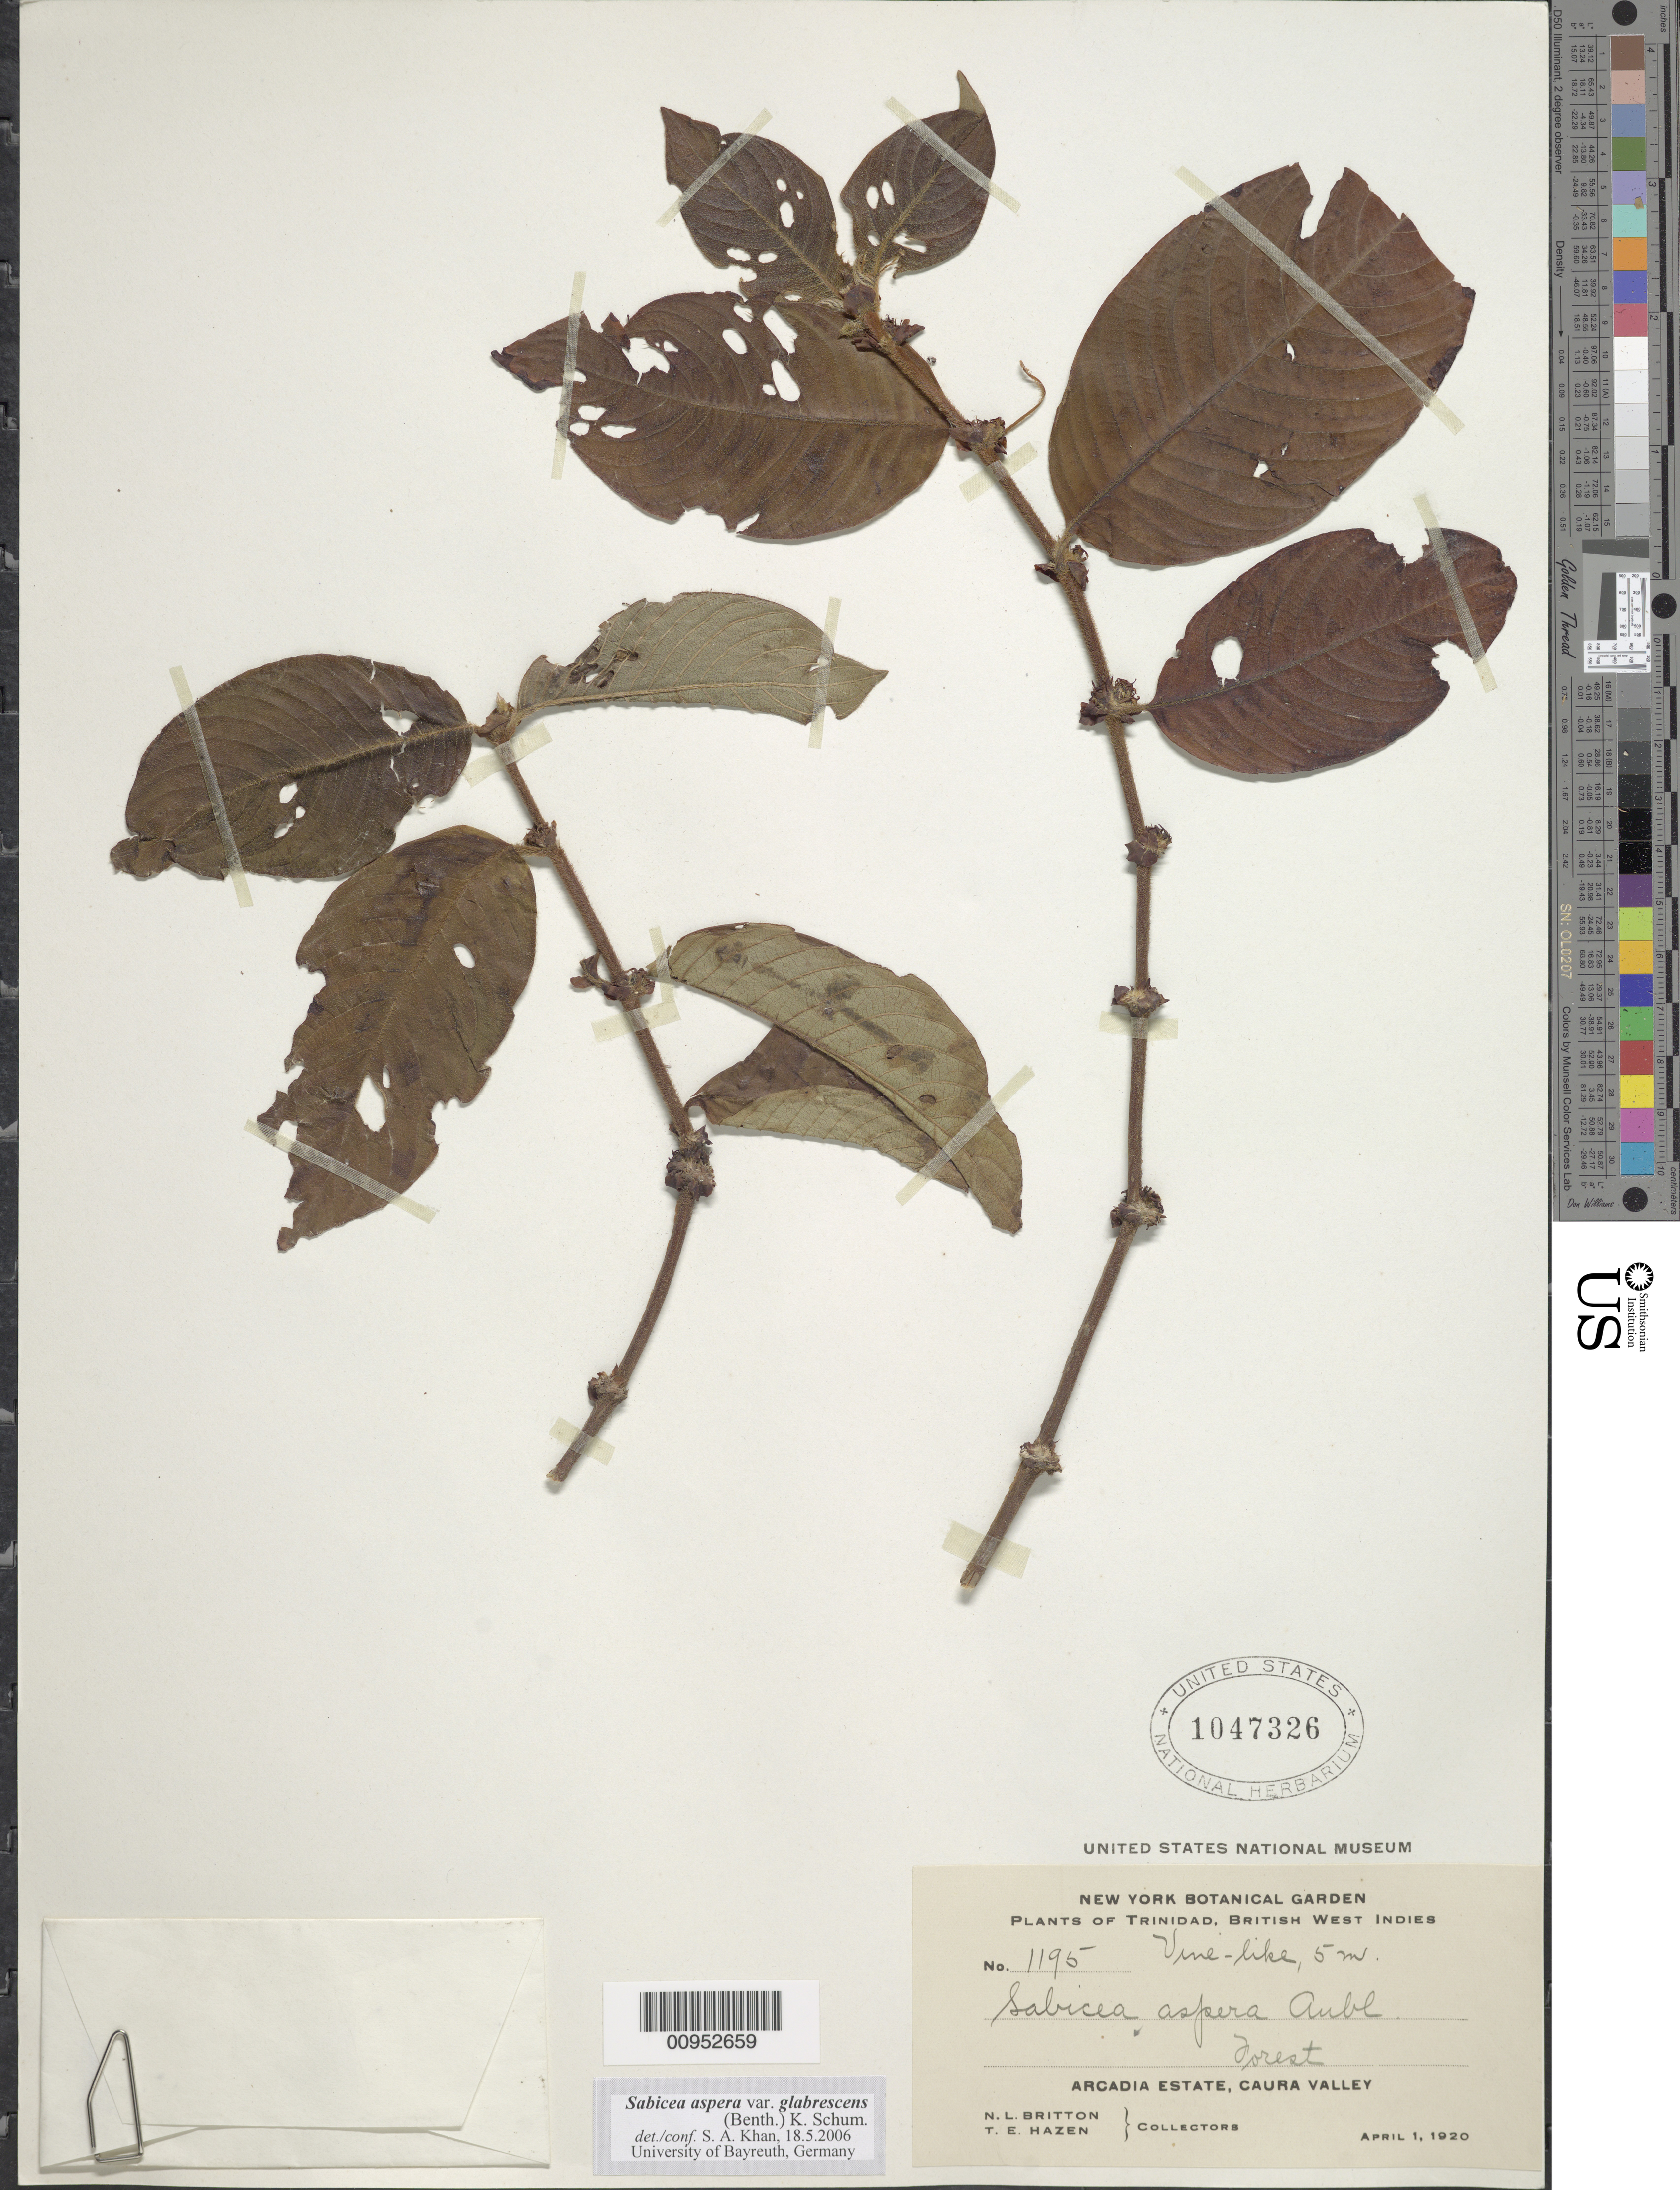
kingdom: Plantae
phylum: Tracheophyta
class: Magnoliopsida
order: Gentianales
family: Rubiaceae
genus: Sabicea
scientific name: Sabicea aspera var. glabrescens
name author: (Benth.) K. Schum.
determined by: Khan, Saleh A.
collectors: N. Britton & T. E. Hazen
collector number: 1195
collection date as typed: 01 Apr 1920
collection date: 1920-04-01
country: Trinidad and Tobago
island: Trinidad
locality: Arcadia Estate, Caura Valley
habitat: Forest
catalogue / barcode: US 1047326